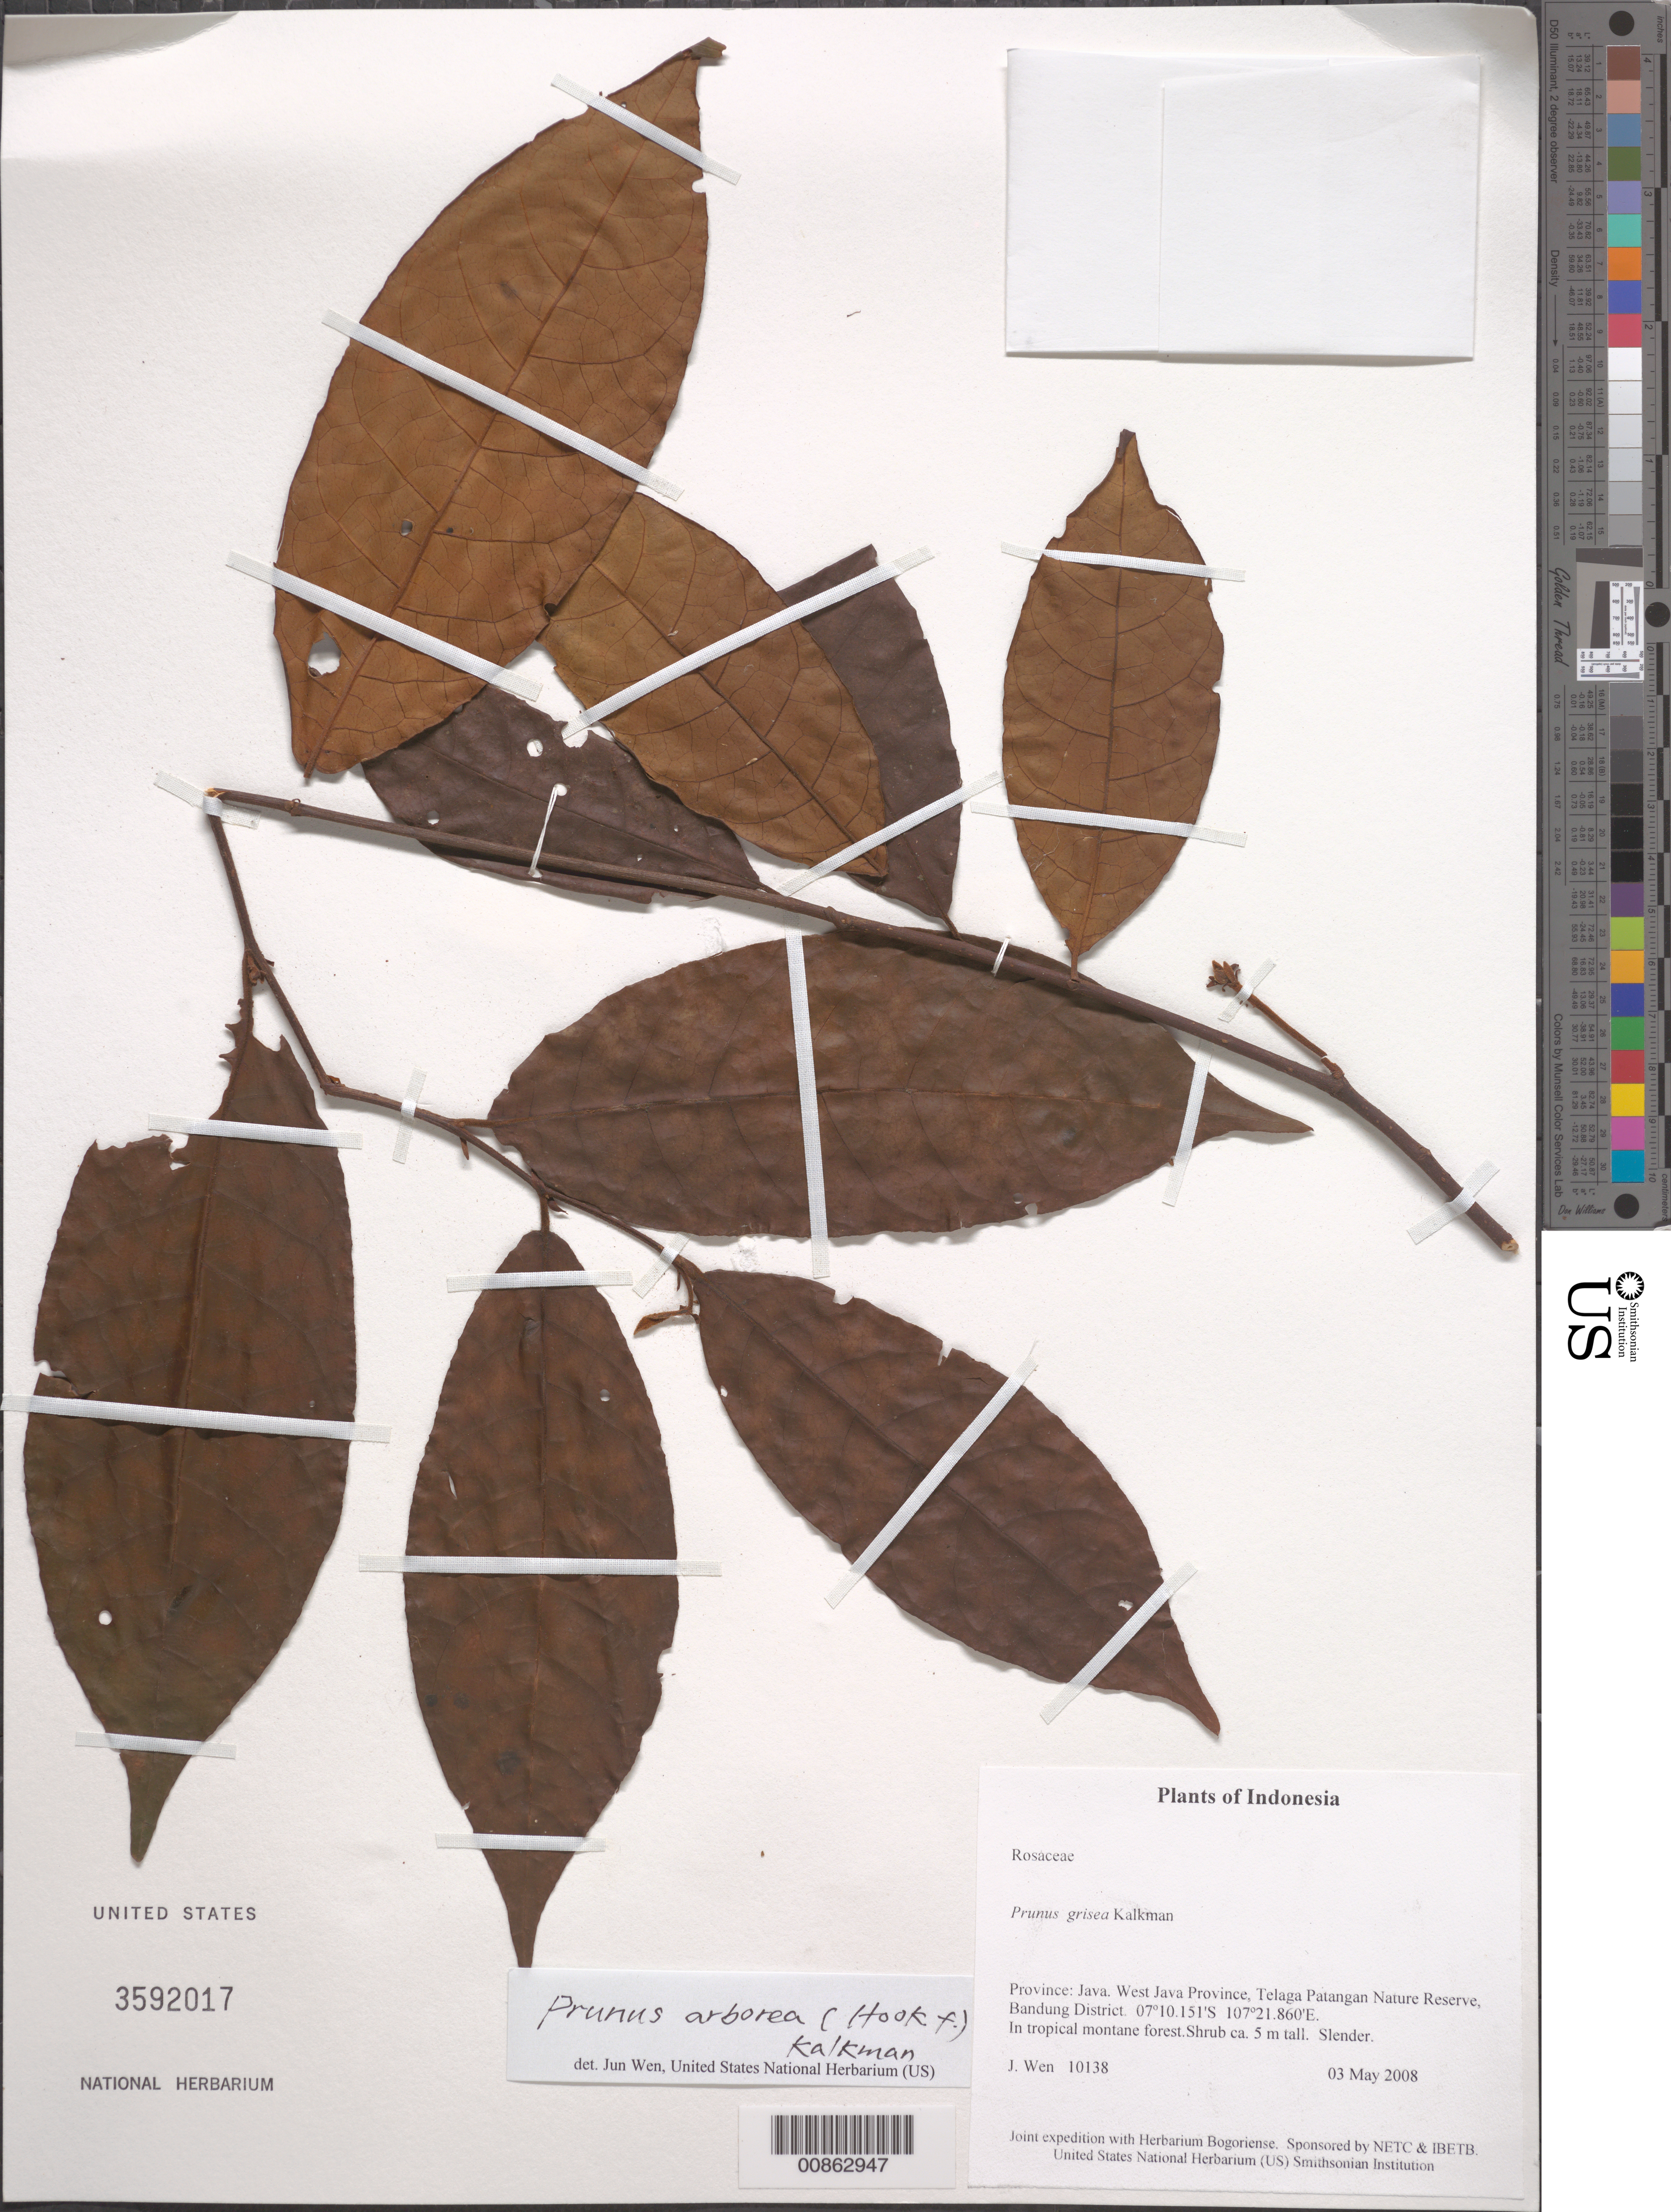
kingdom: Plantae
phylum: Tracheophyta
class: Magnoliopsida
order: Rosales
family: Rosaceae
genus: Prunus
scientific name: Prunus grisea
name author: (Blume ex K. Müller) Kalkman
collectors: J. Wen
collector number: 10138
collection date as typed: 03 May 2008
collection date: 2008-05-03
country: Indonesia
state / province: Java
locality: West Java Province, Telaga Patangan Nature Reserve, Bandung District.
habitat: In tropical montane forest.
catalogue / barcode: US 3592017